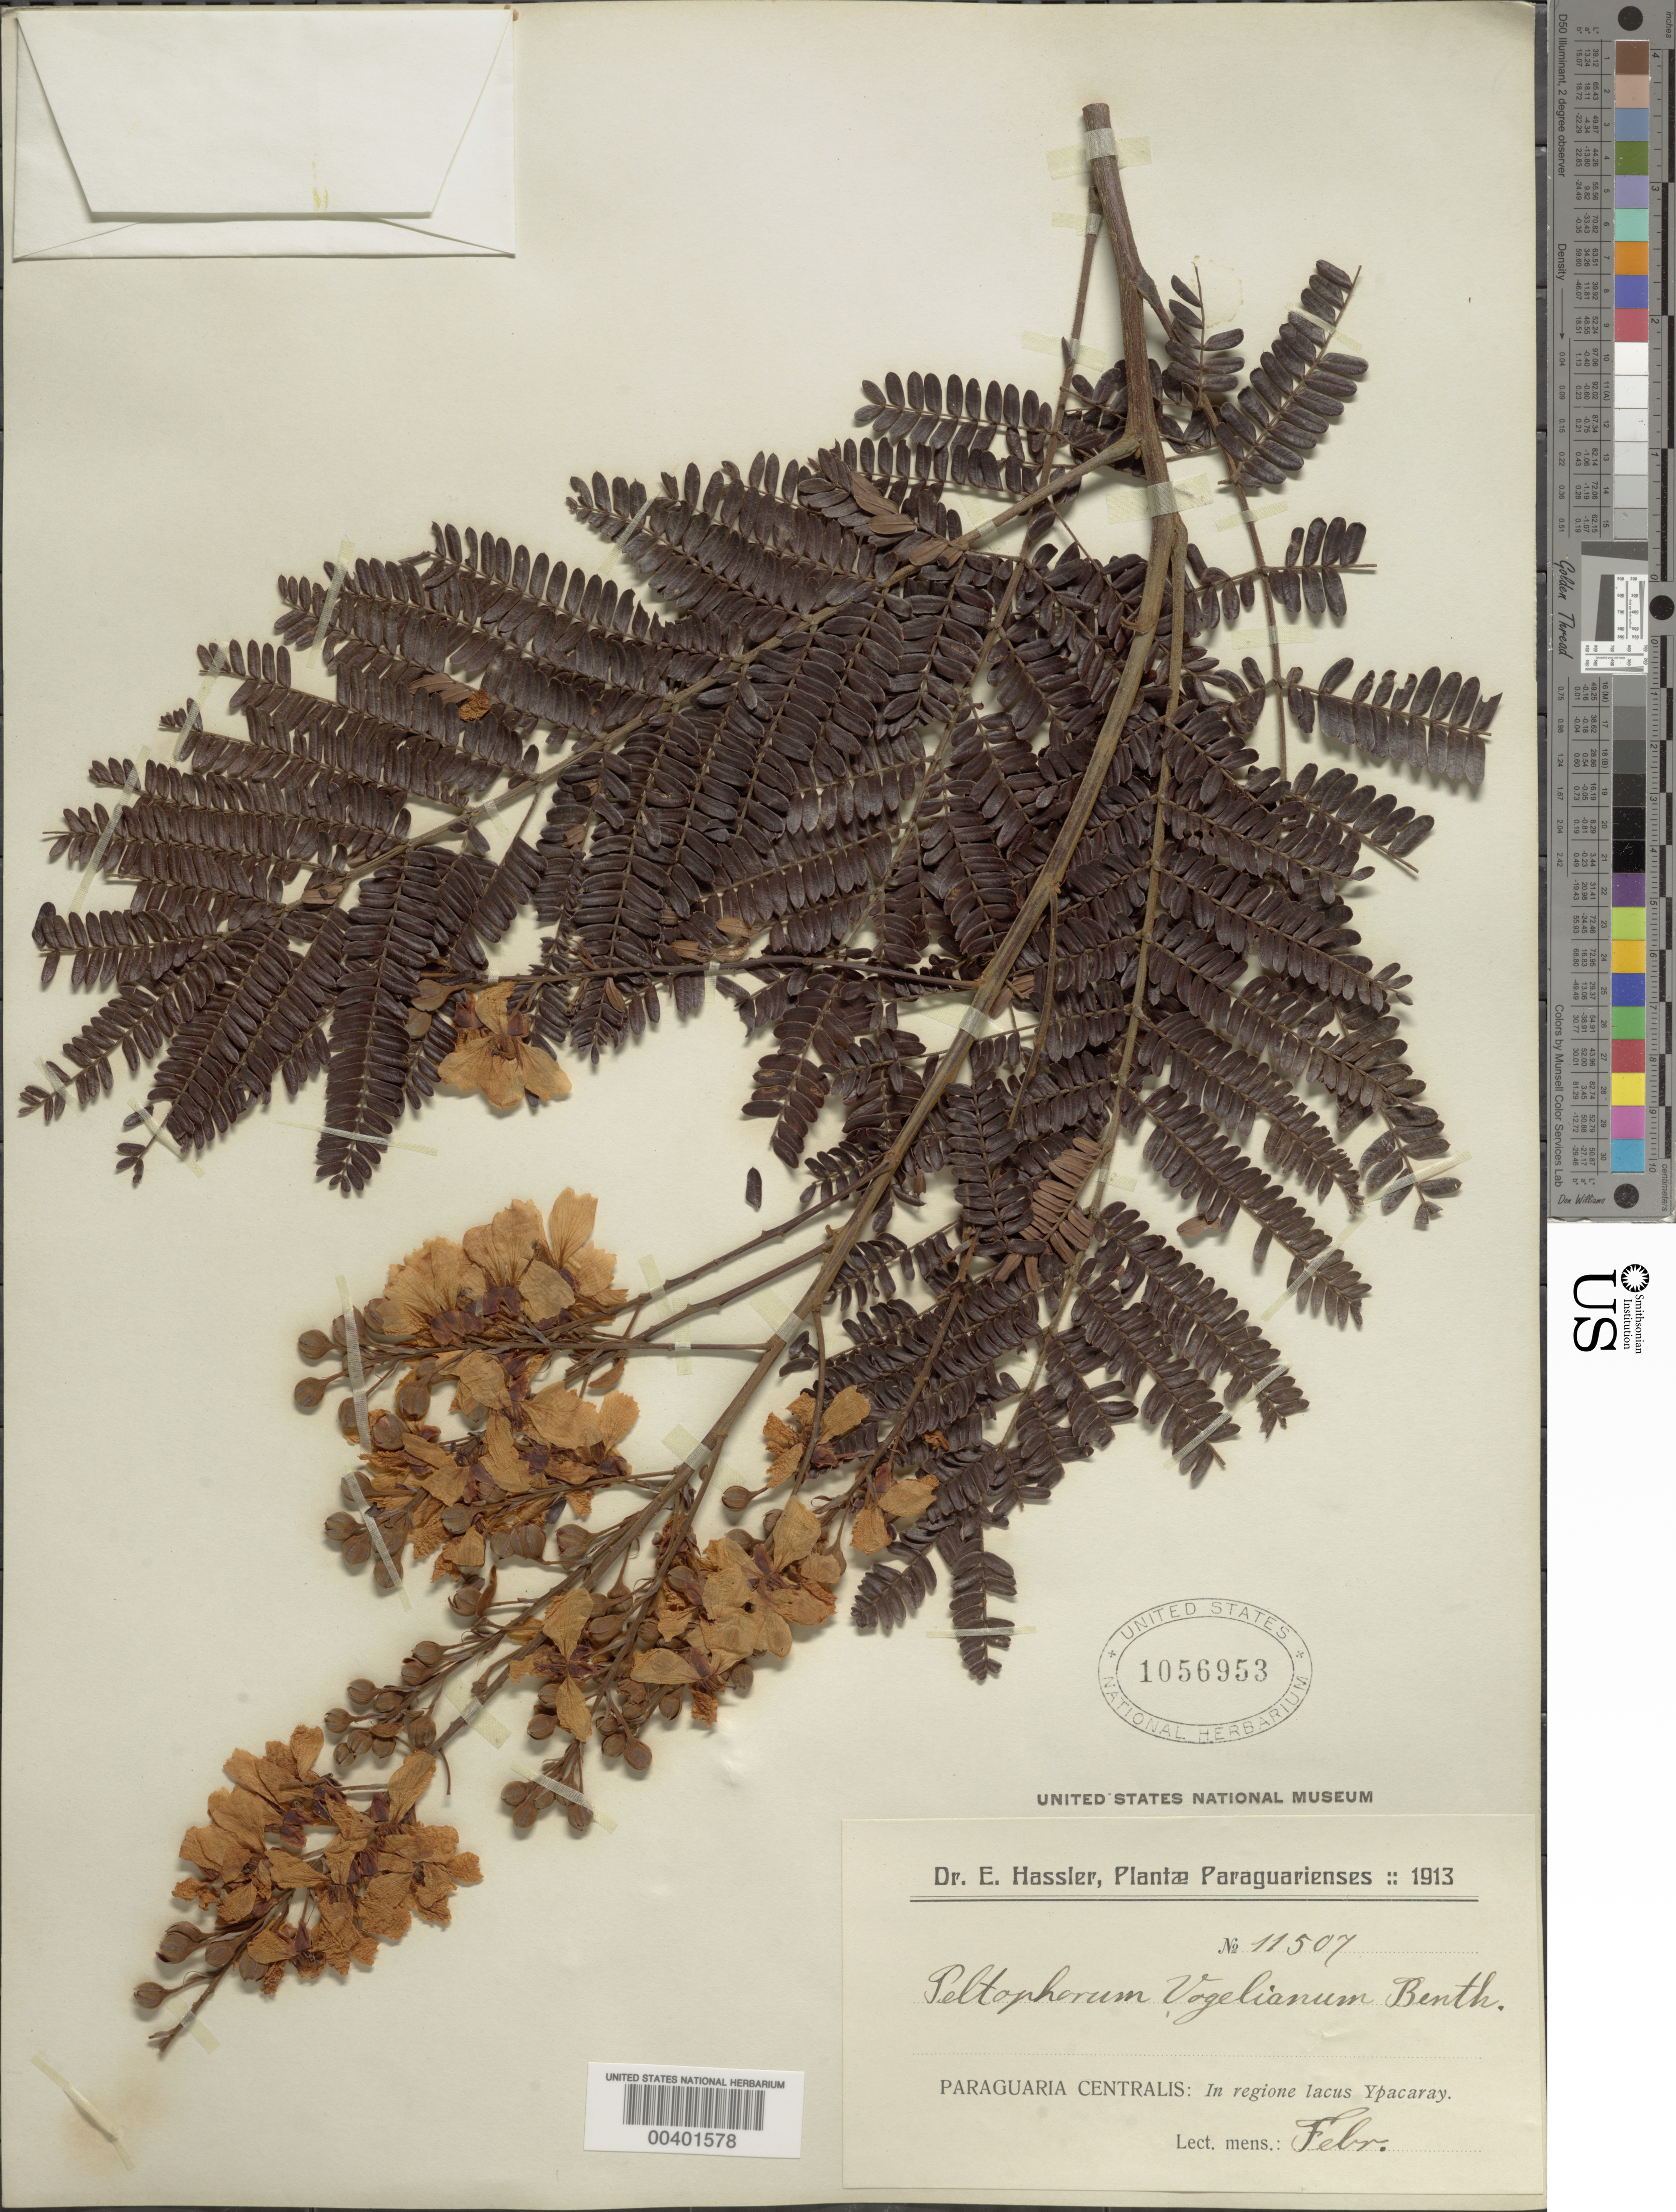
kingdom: Plantae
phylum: Tracheophyta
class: Magnoliopsida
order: Fabales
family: Fabaceae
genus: Peltophorum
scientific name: Peltophorum dubium var. dubium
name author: (Spreng.) Taub.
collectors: E. Hassler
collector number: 11507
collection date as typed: Feb 1913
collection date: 1913-02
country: Paraguay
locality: Vicinity of ypacaray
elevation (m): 35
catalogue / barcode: US 1056953